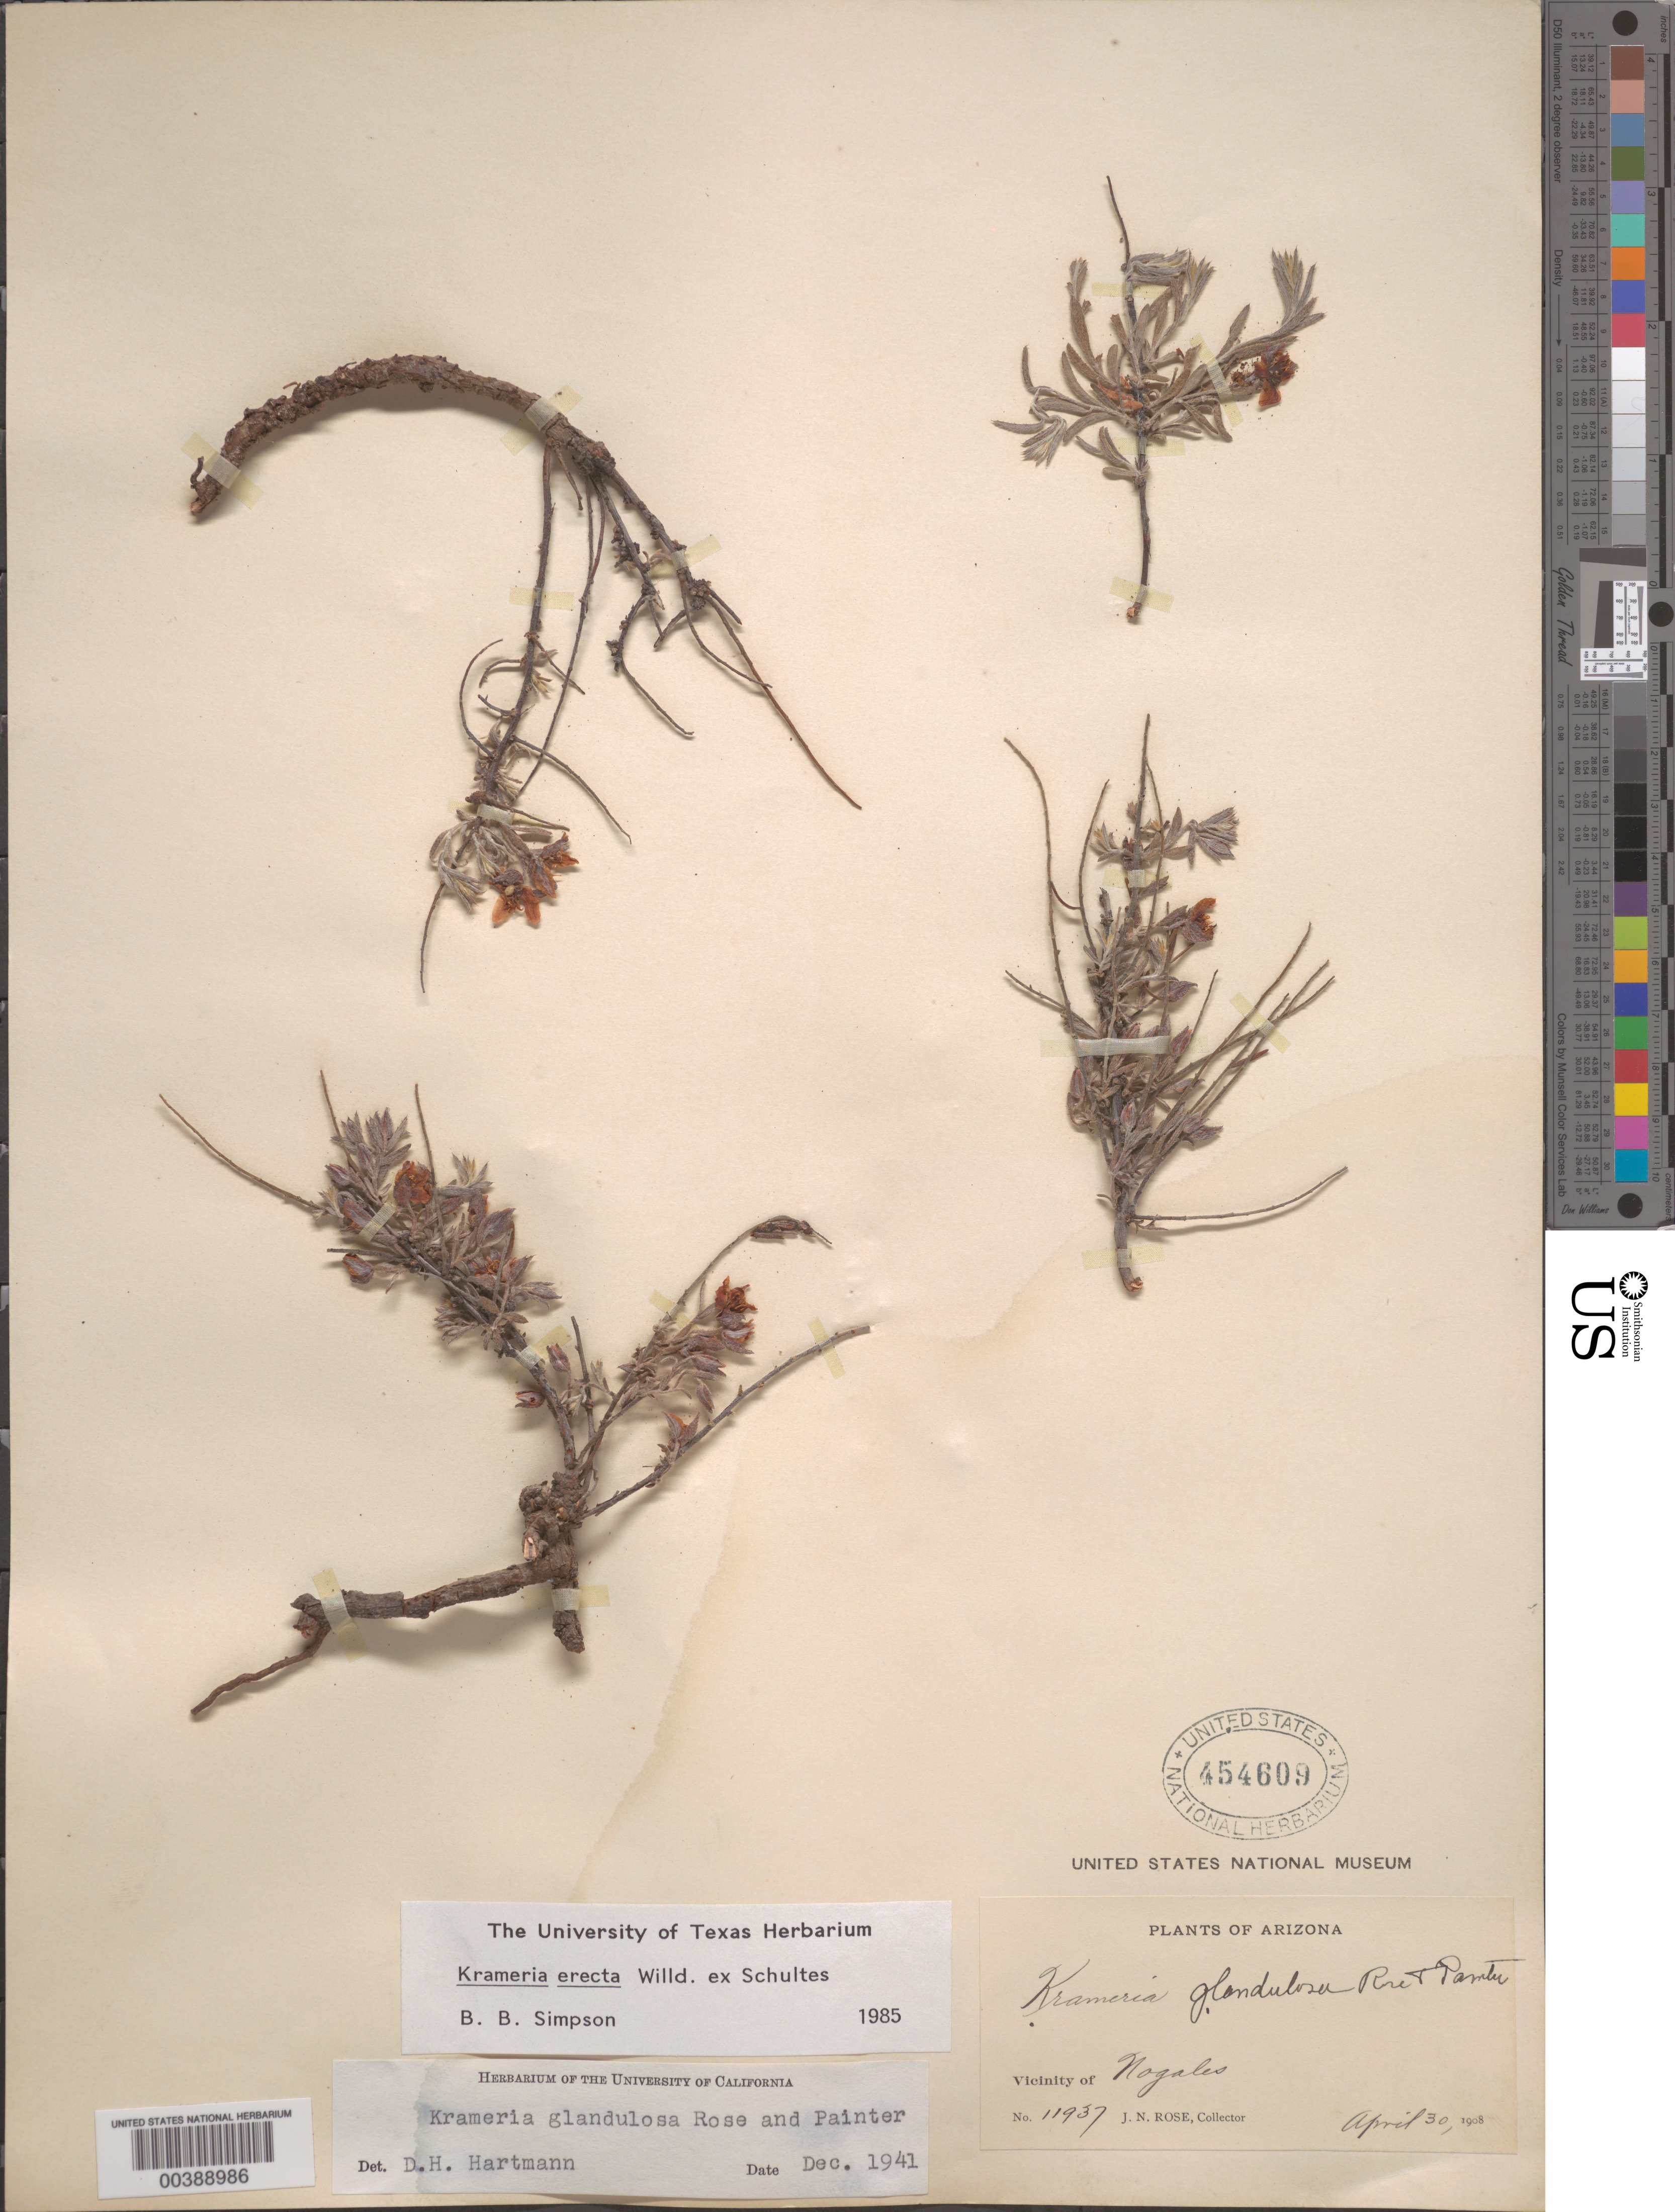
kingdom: Plantae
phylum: Tracheophyta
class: Magnoliopsida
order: Zygophyllales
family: Krameriaceae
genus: Krameria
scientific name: Krameria glandulosa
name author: Rose & J.H. Painter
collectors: J. N. Rose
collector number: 11937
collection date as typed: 30 Apr 1908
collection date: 1908-04-30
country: United States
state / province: Arizona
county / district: Santa Cruz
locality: Vicinity of nogales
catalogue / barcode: US 454609